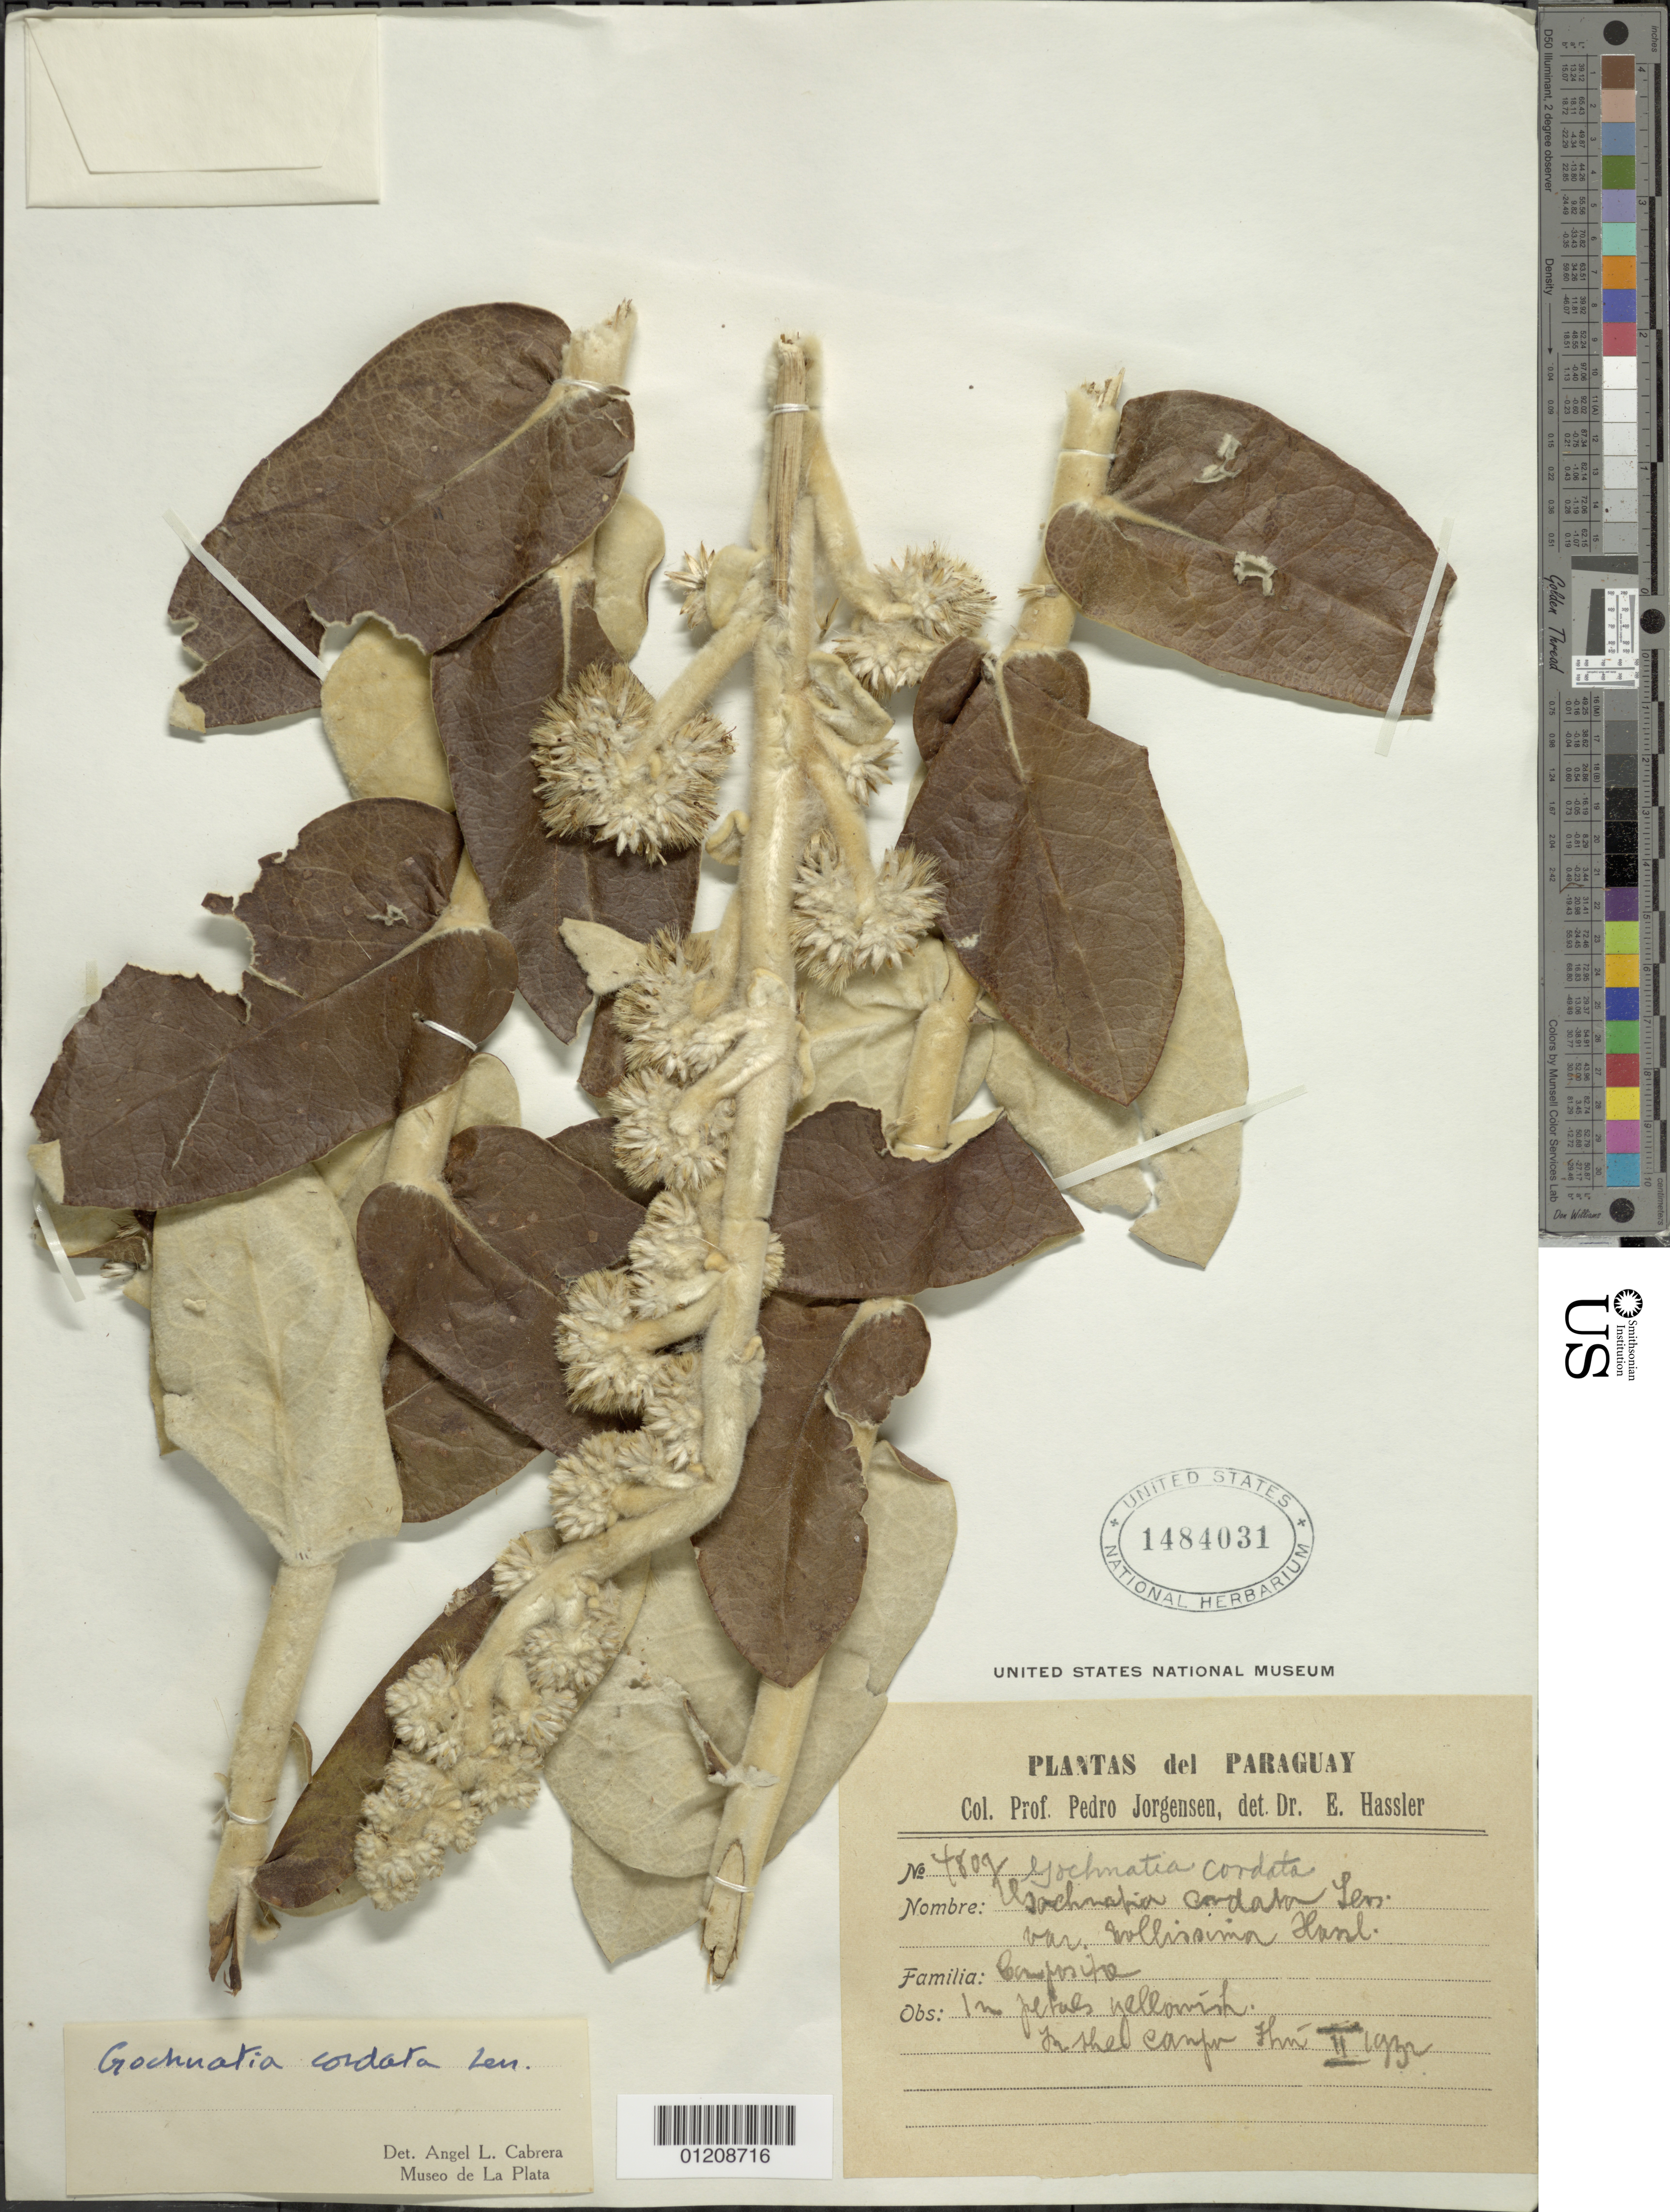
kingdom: Plantae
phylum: Tracheophyta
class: Magnoliopsida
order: Asterales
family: Asteraceae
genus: Moquiniastrum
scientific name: Moquiniastrum cordatum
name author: (Less.) G. Sancho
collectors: P. Jorgensen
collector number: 4807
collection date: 1932-02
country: Paraguay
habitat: in the campo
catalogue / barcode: US 1484031